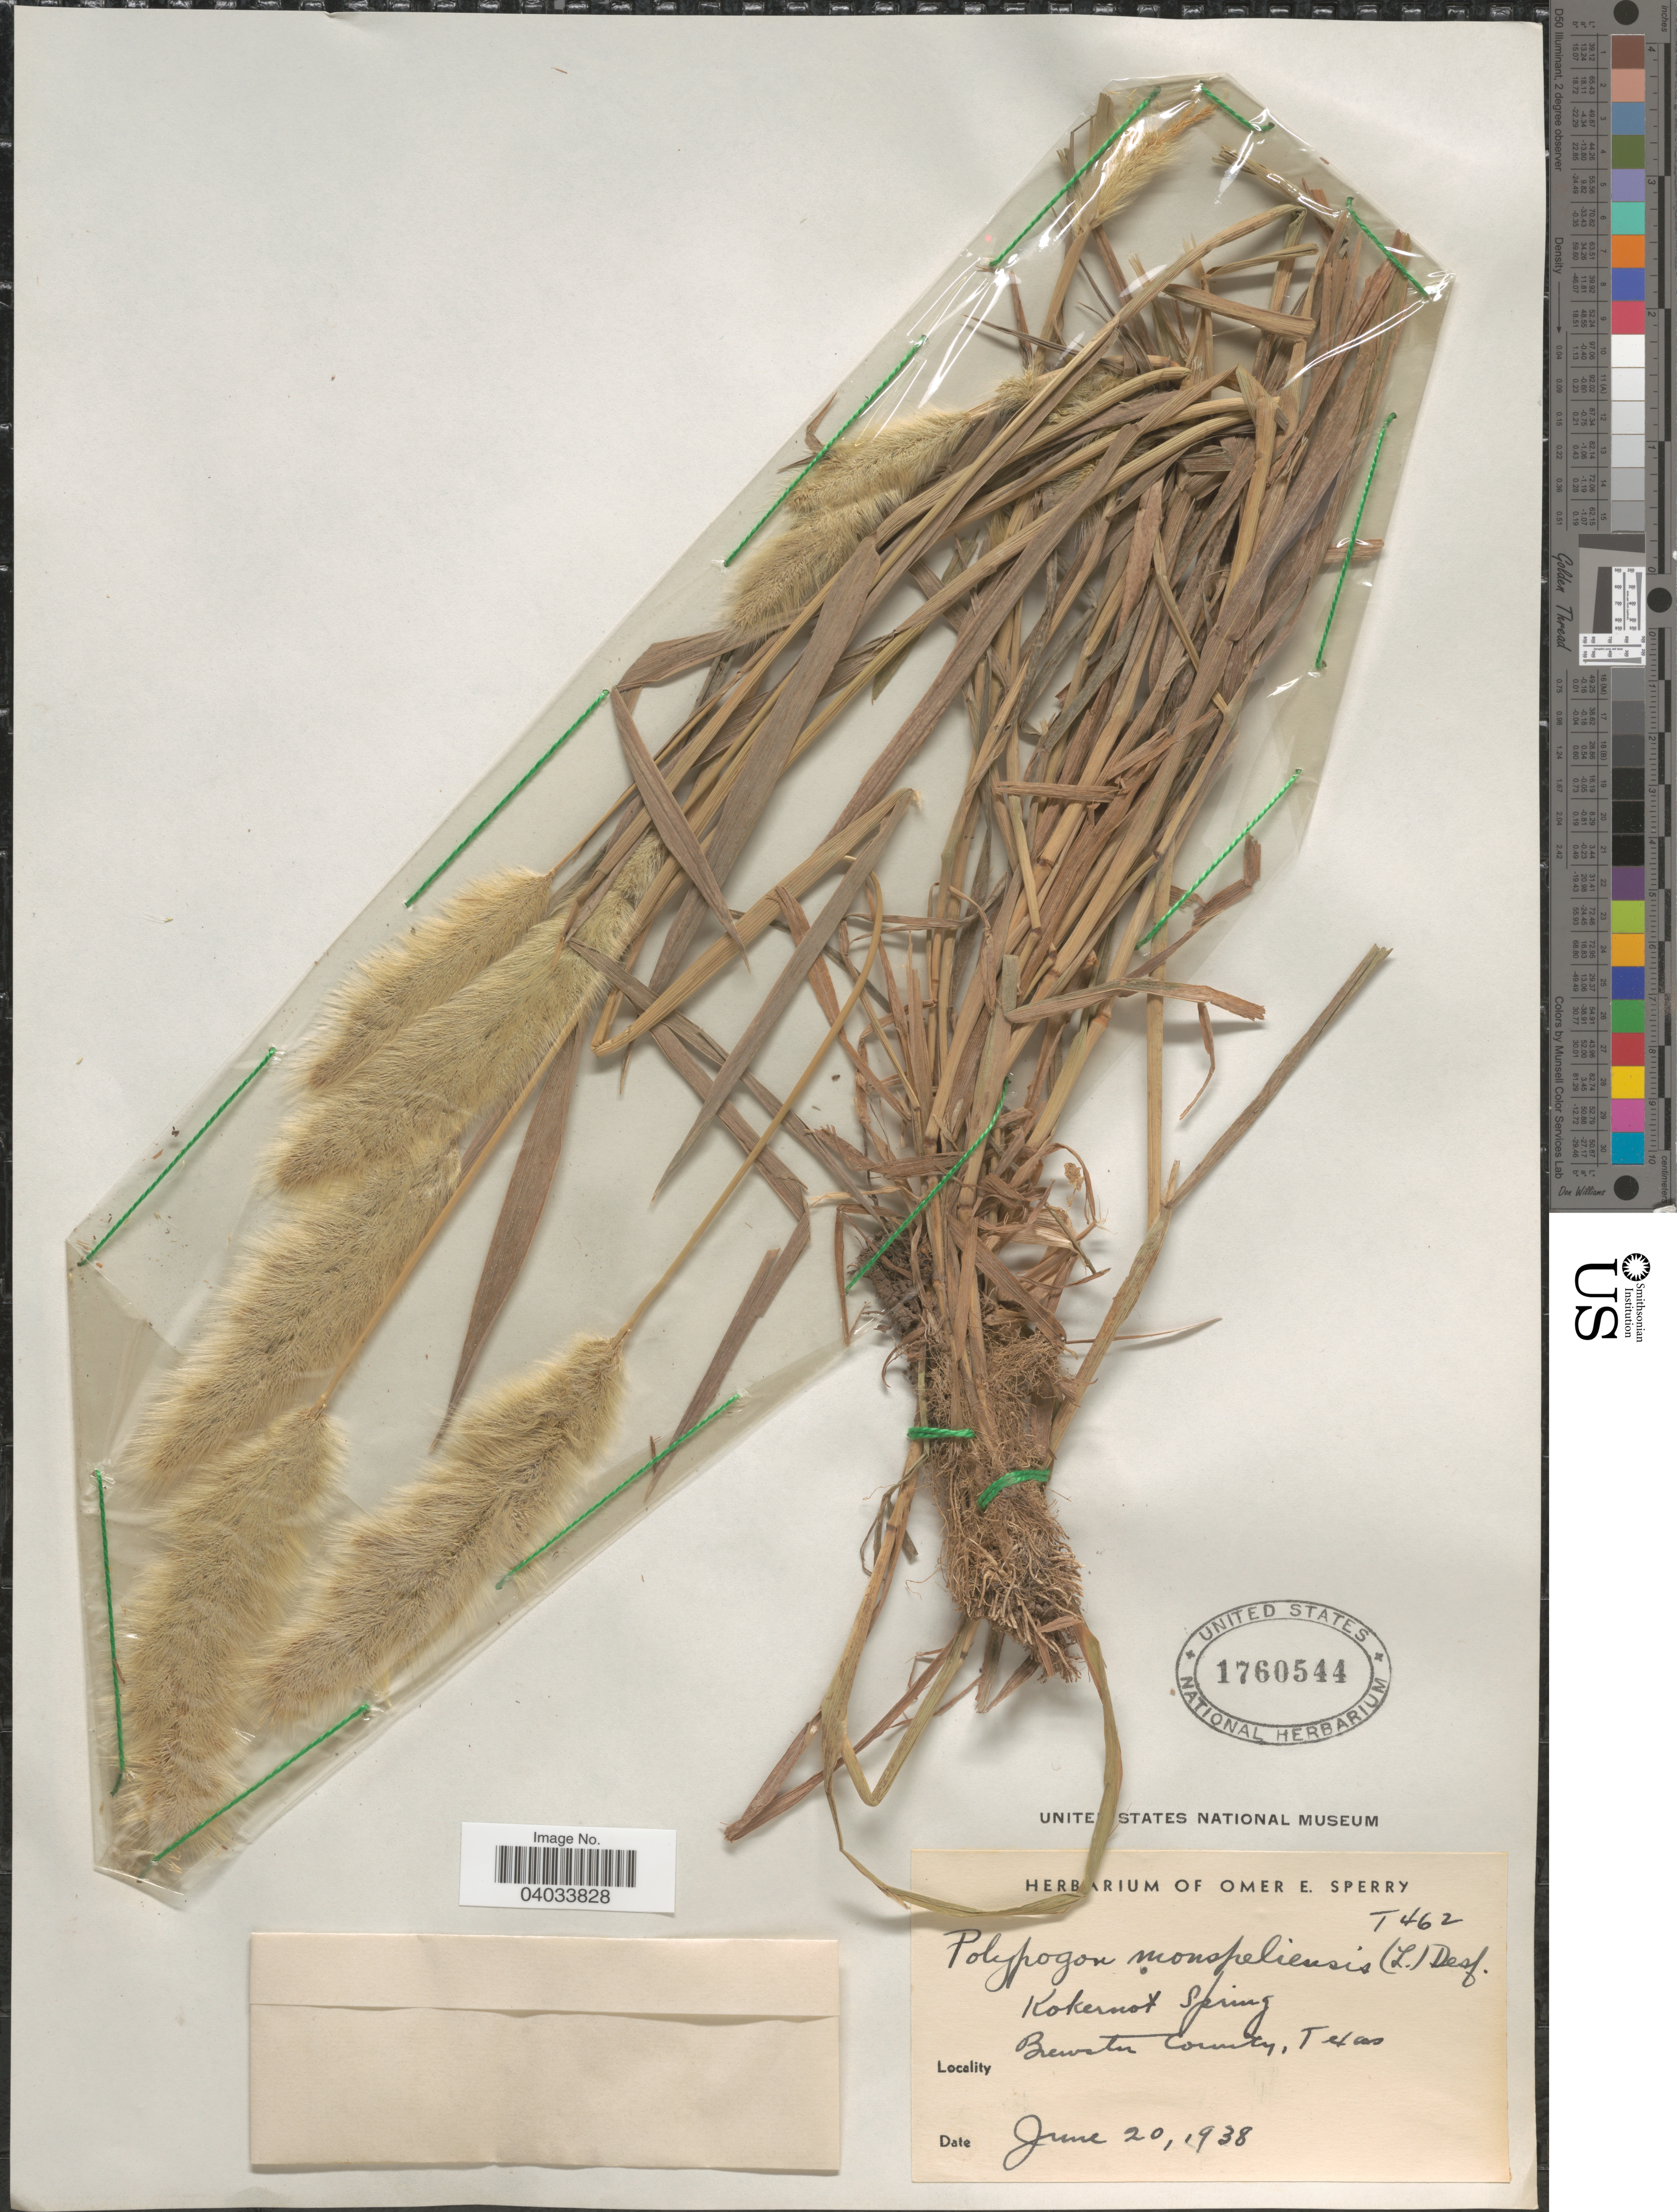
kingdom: Plantae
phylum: Tracheophyta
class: Liliopsida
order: Poales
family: Poaceae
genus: Polypogon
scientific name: Polypogon monspeliensis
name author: (L.) Desf.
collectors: ex. herb. Omer E. Sperry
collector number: T462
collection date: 1938-06-20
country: United States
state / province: Texas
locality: Kokernot Spring. Brewster County.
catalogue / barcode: US 1760544